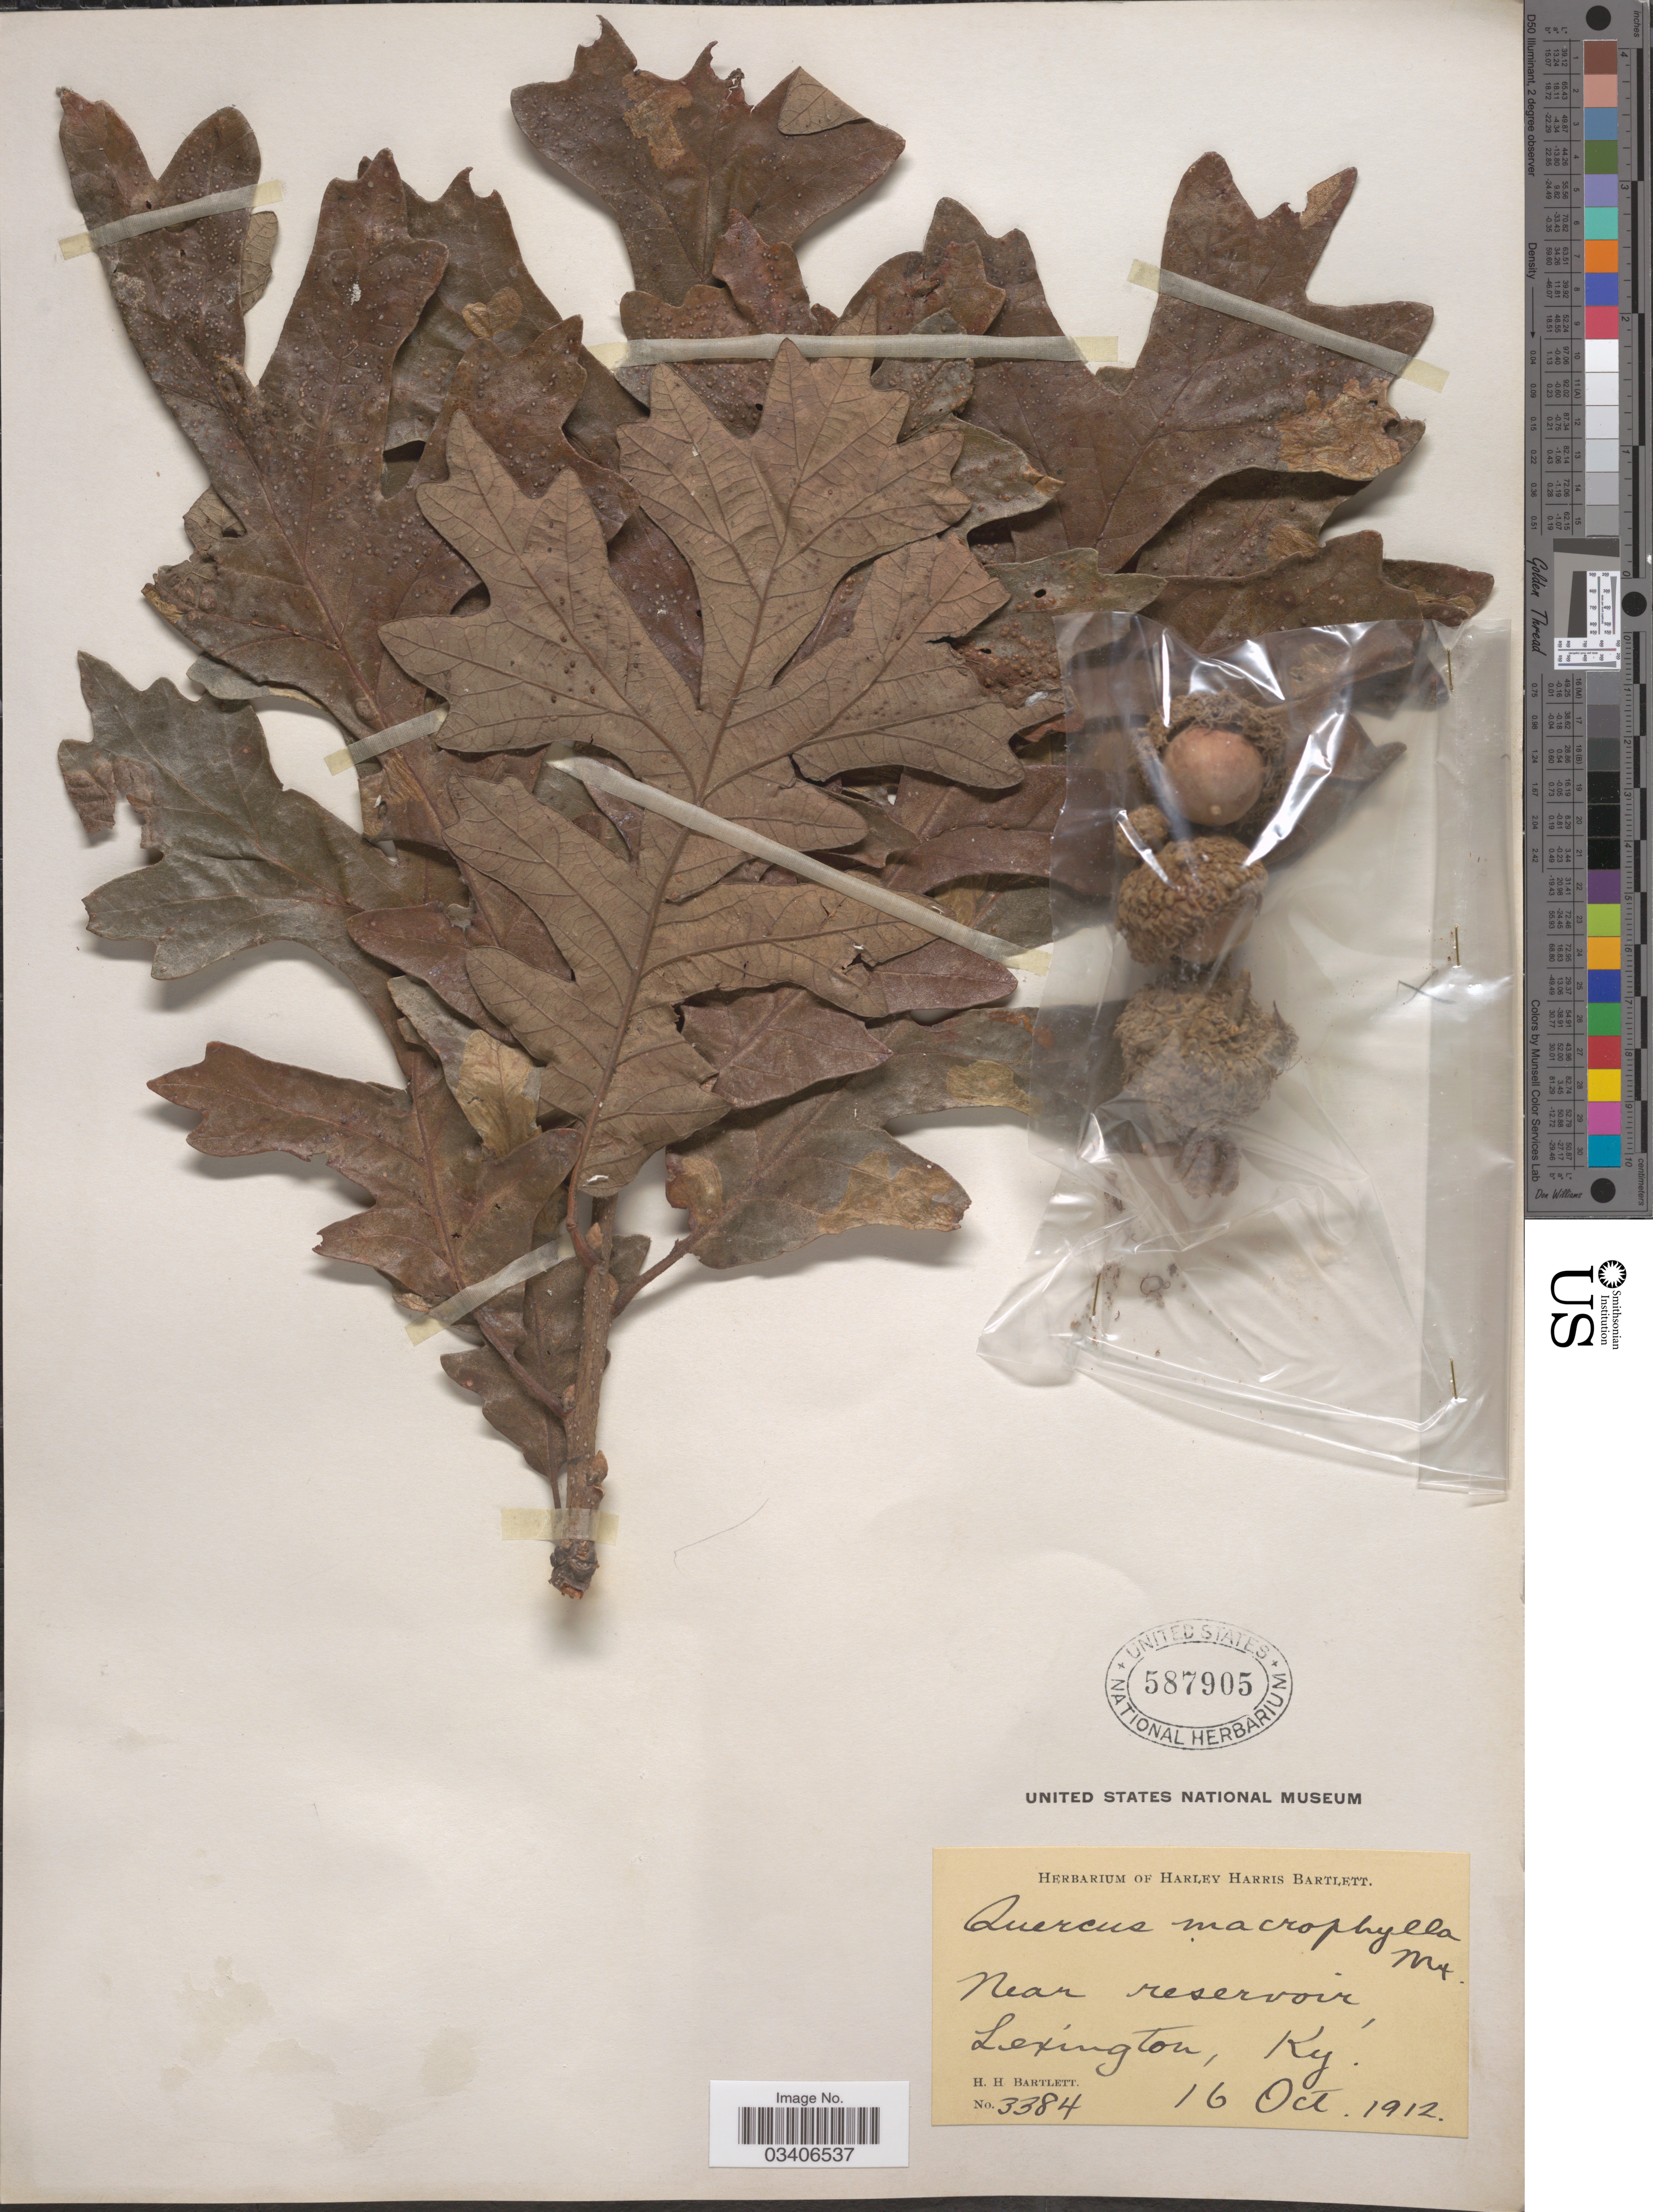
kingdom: Plantae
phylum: Tracheophyta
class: Magnoliopsida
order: Fagales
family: Fagaceae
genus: Quercus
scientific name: Quercus macrocarpa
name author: Michx.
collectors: H. H. Bartlett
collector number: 3384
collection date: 1912-10-16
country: United States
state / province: Kentucky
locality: Near reservoir, Lexington.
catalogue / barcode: US 587905